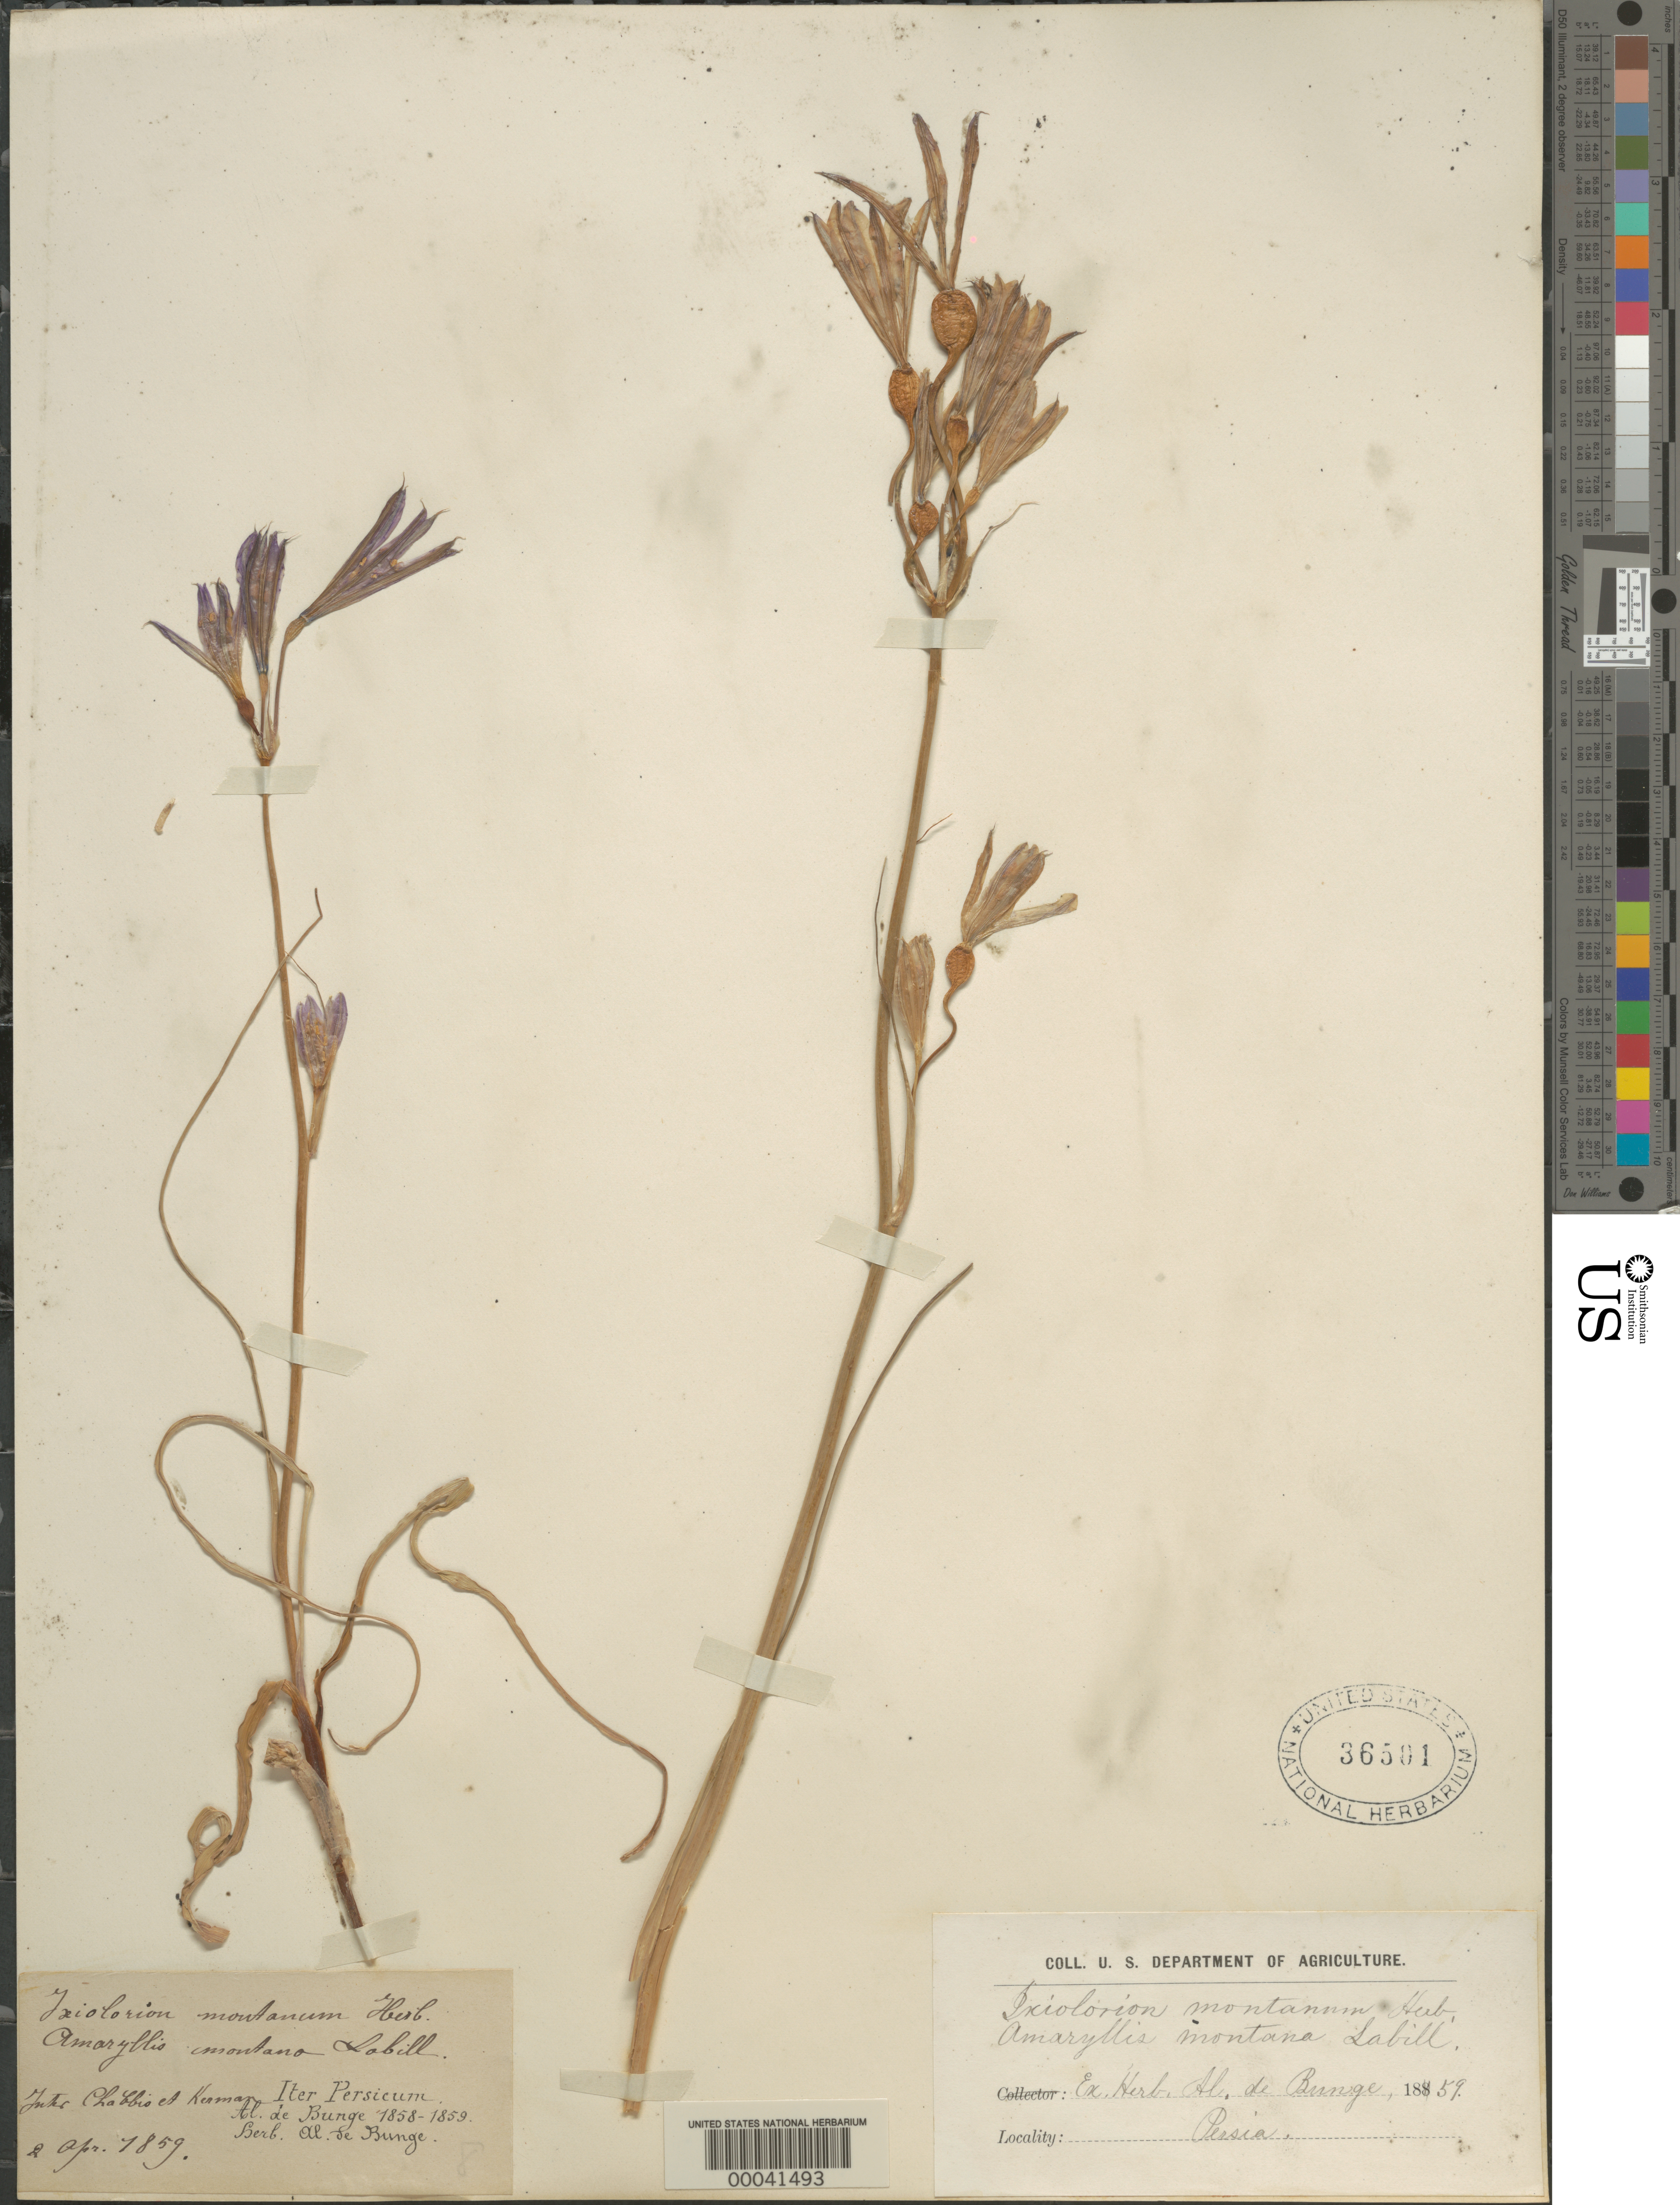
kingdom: Plantae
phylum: Tracheophyta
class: Liliopsida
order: Asparagales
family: Ixioliriaceae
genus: Ixiolirion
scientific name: Ixiolirion montanum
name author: Herb.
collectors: A. De Bunge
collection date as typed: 02 Apr 1859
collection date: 1859-04-02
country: Iran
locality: Between chabbis and kerman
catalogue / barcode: US 36501